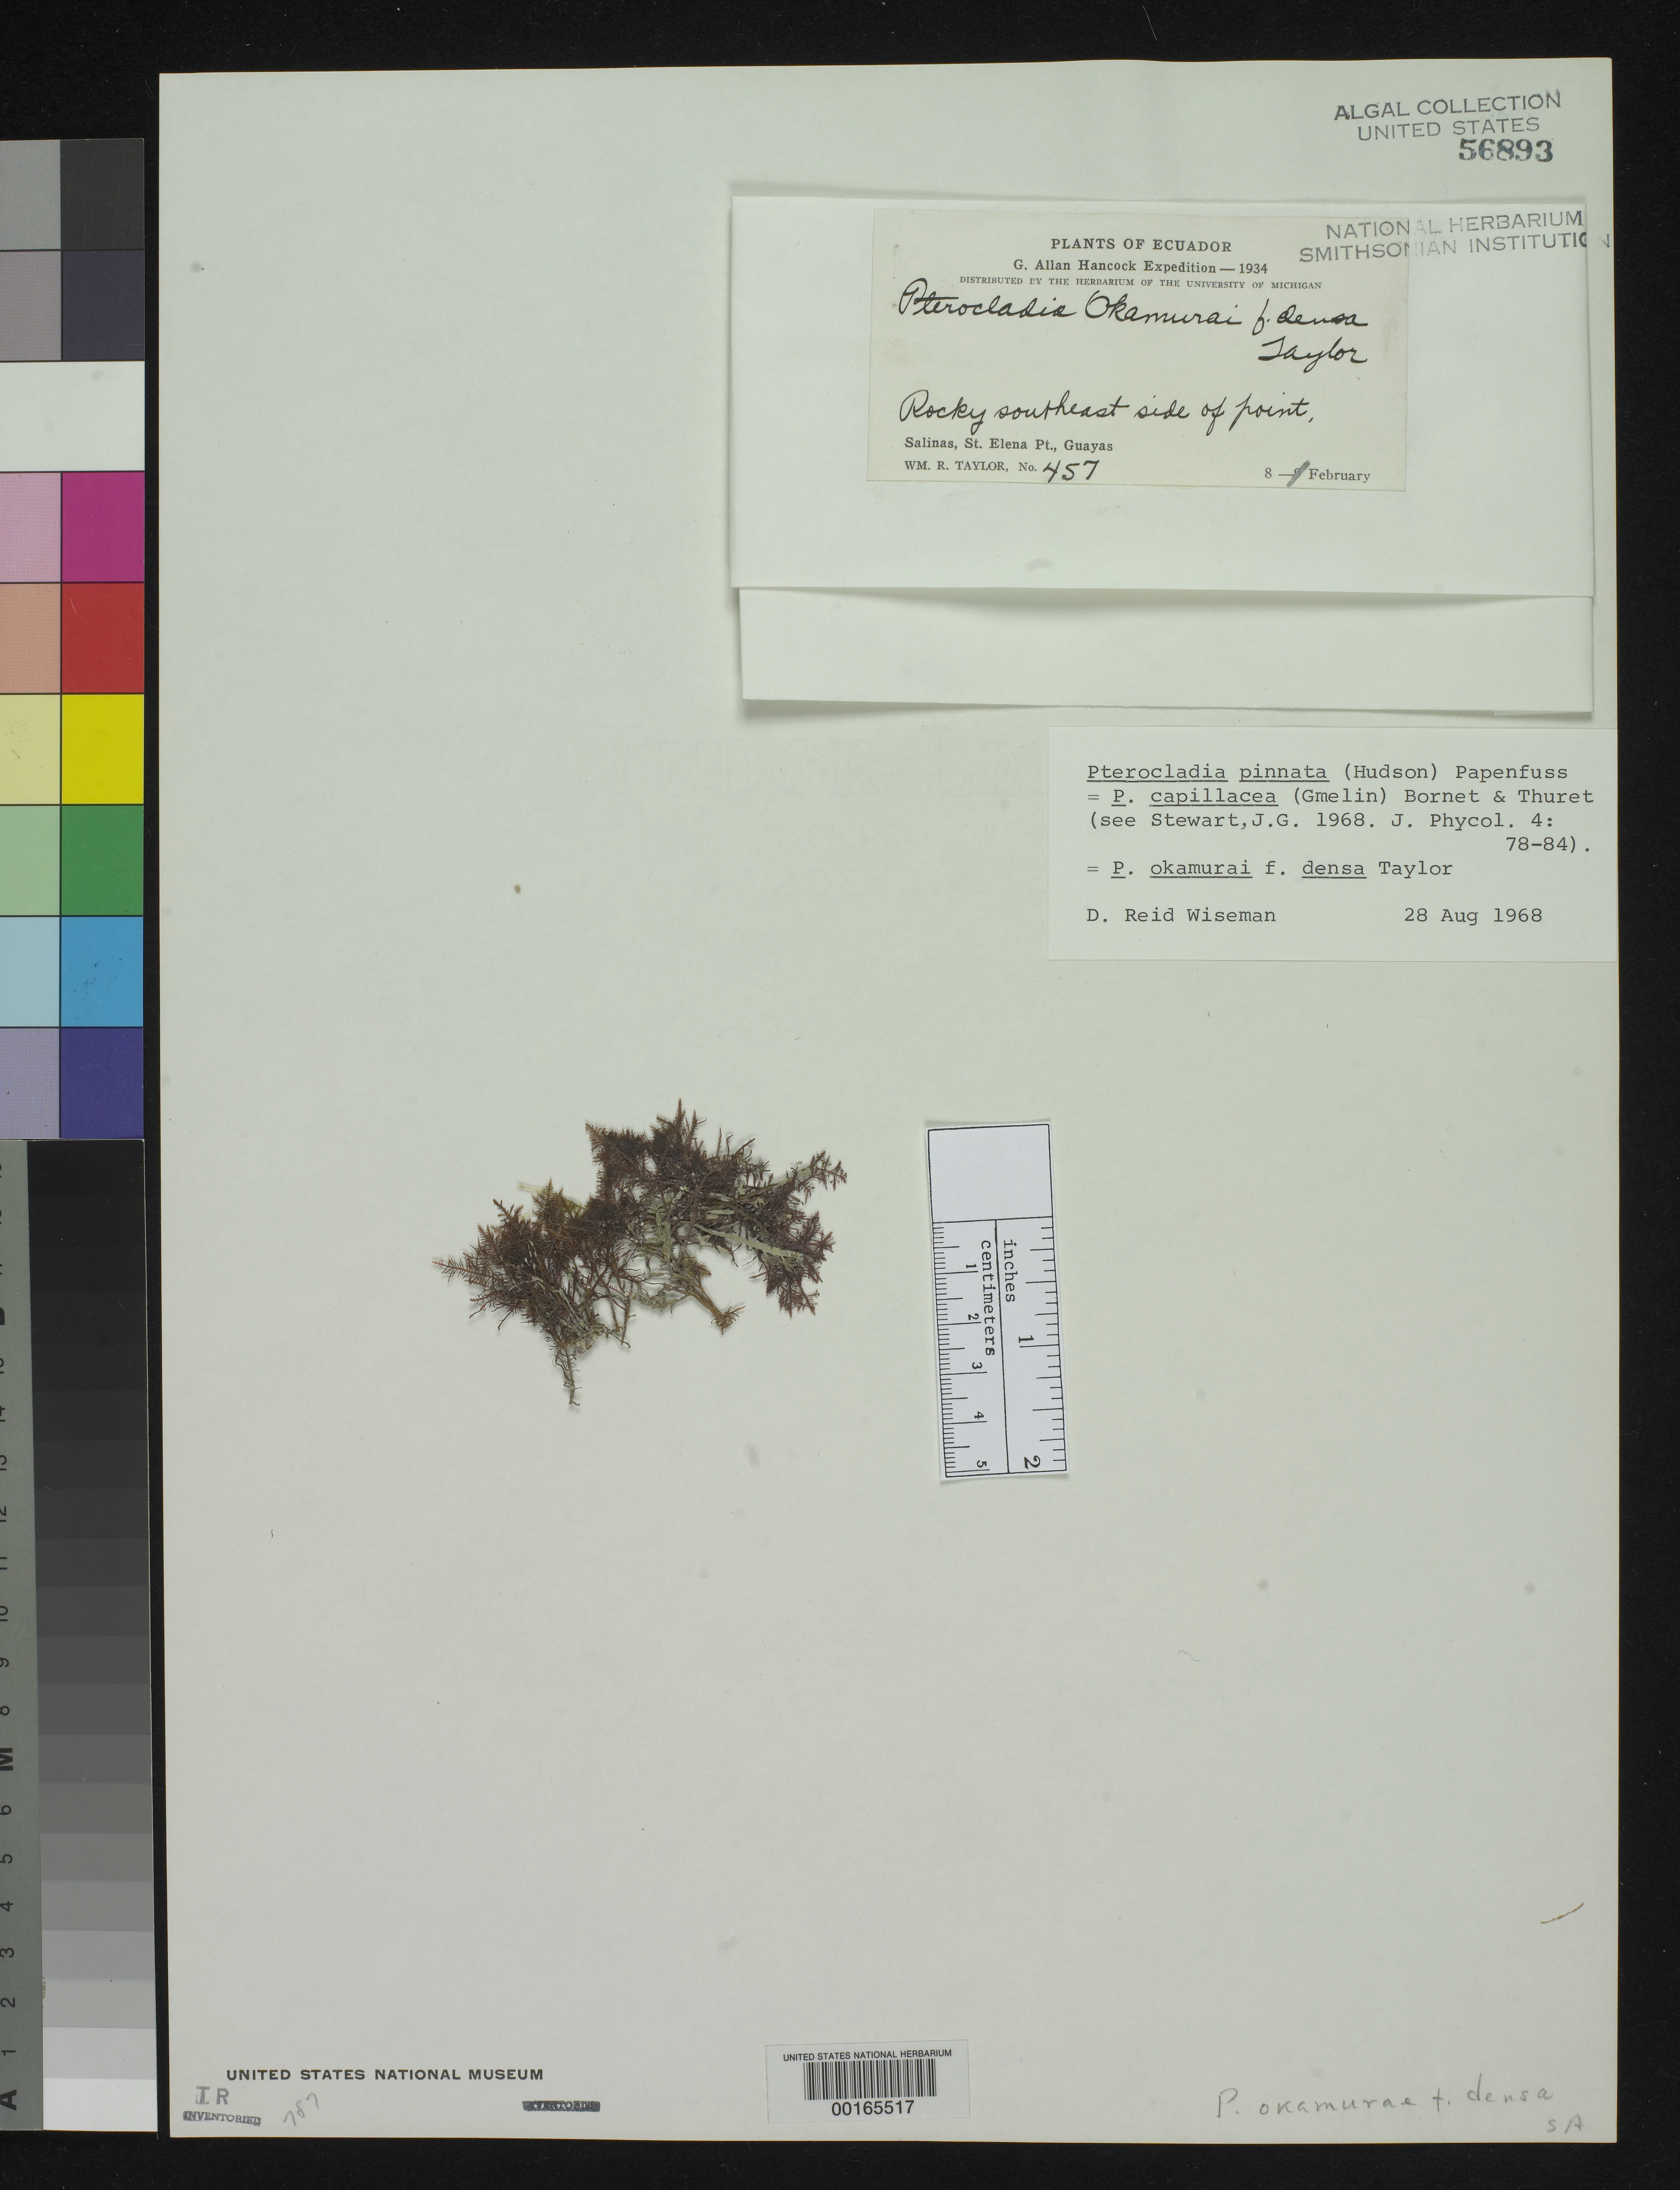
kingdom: Plantae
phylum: Rhodophyta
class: Florideophyceae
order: Gelidiales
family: Pterocladiaceae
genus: Pterocladia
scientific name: Pterocladia okamurai f. densa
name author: W.R. Taylor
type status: Isotype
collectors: W. R. Taylor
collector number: WRT 34-457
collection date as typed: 08 Feb 1934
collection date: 1934-02-08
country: Ecuador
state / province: Guayas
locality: Salinas, Punta Santa Elena.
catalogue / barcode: US 56893